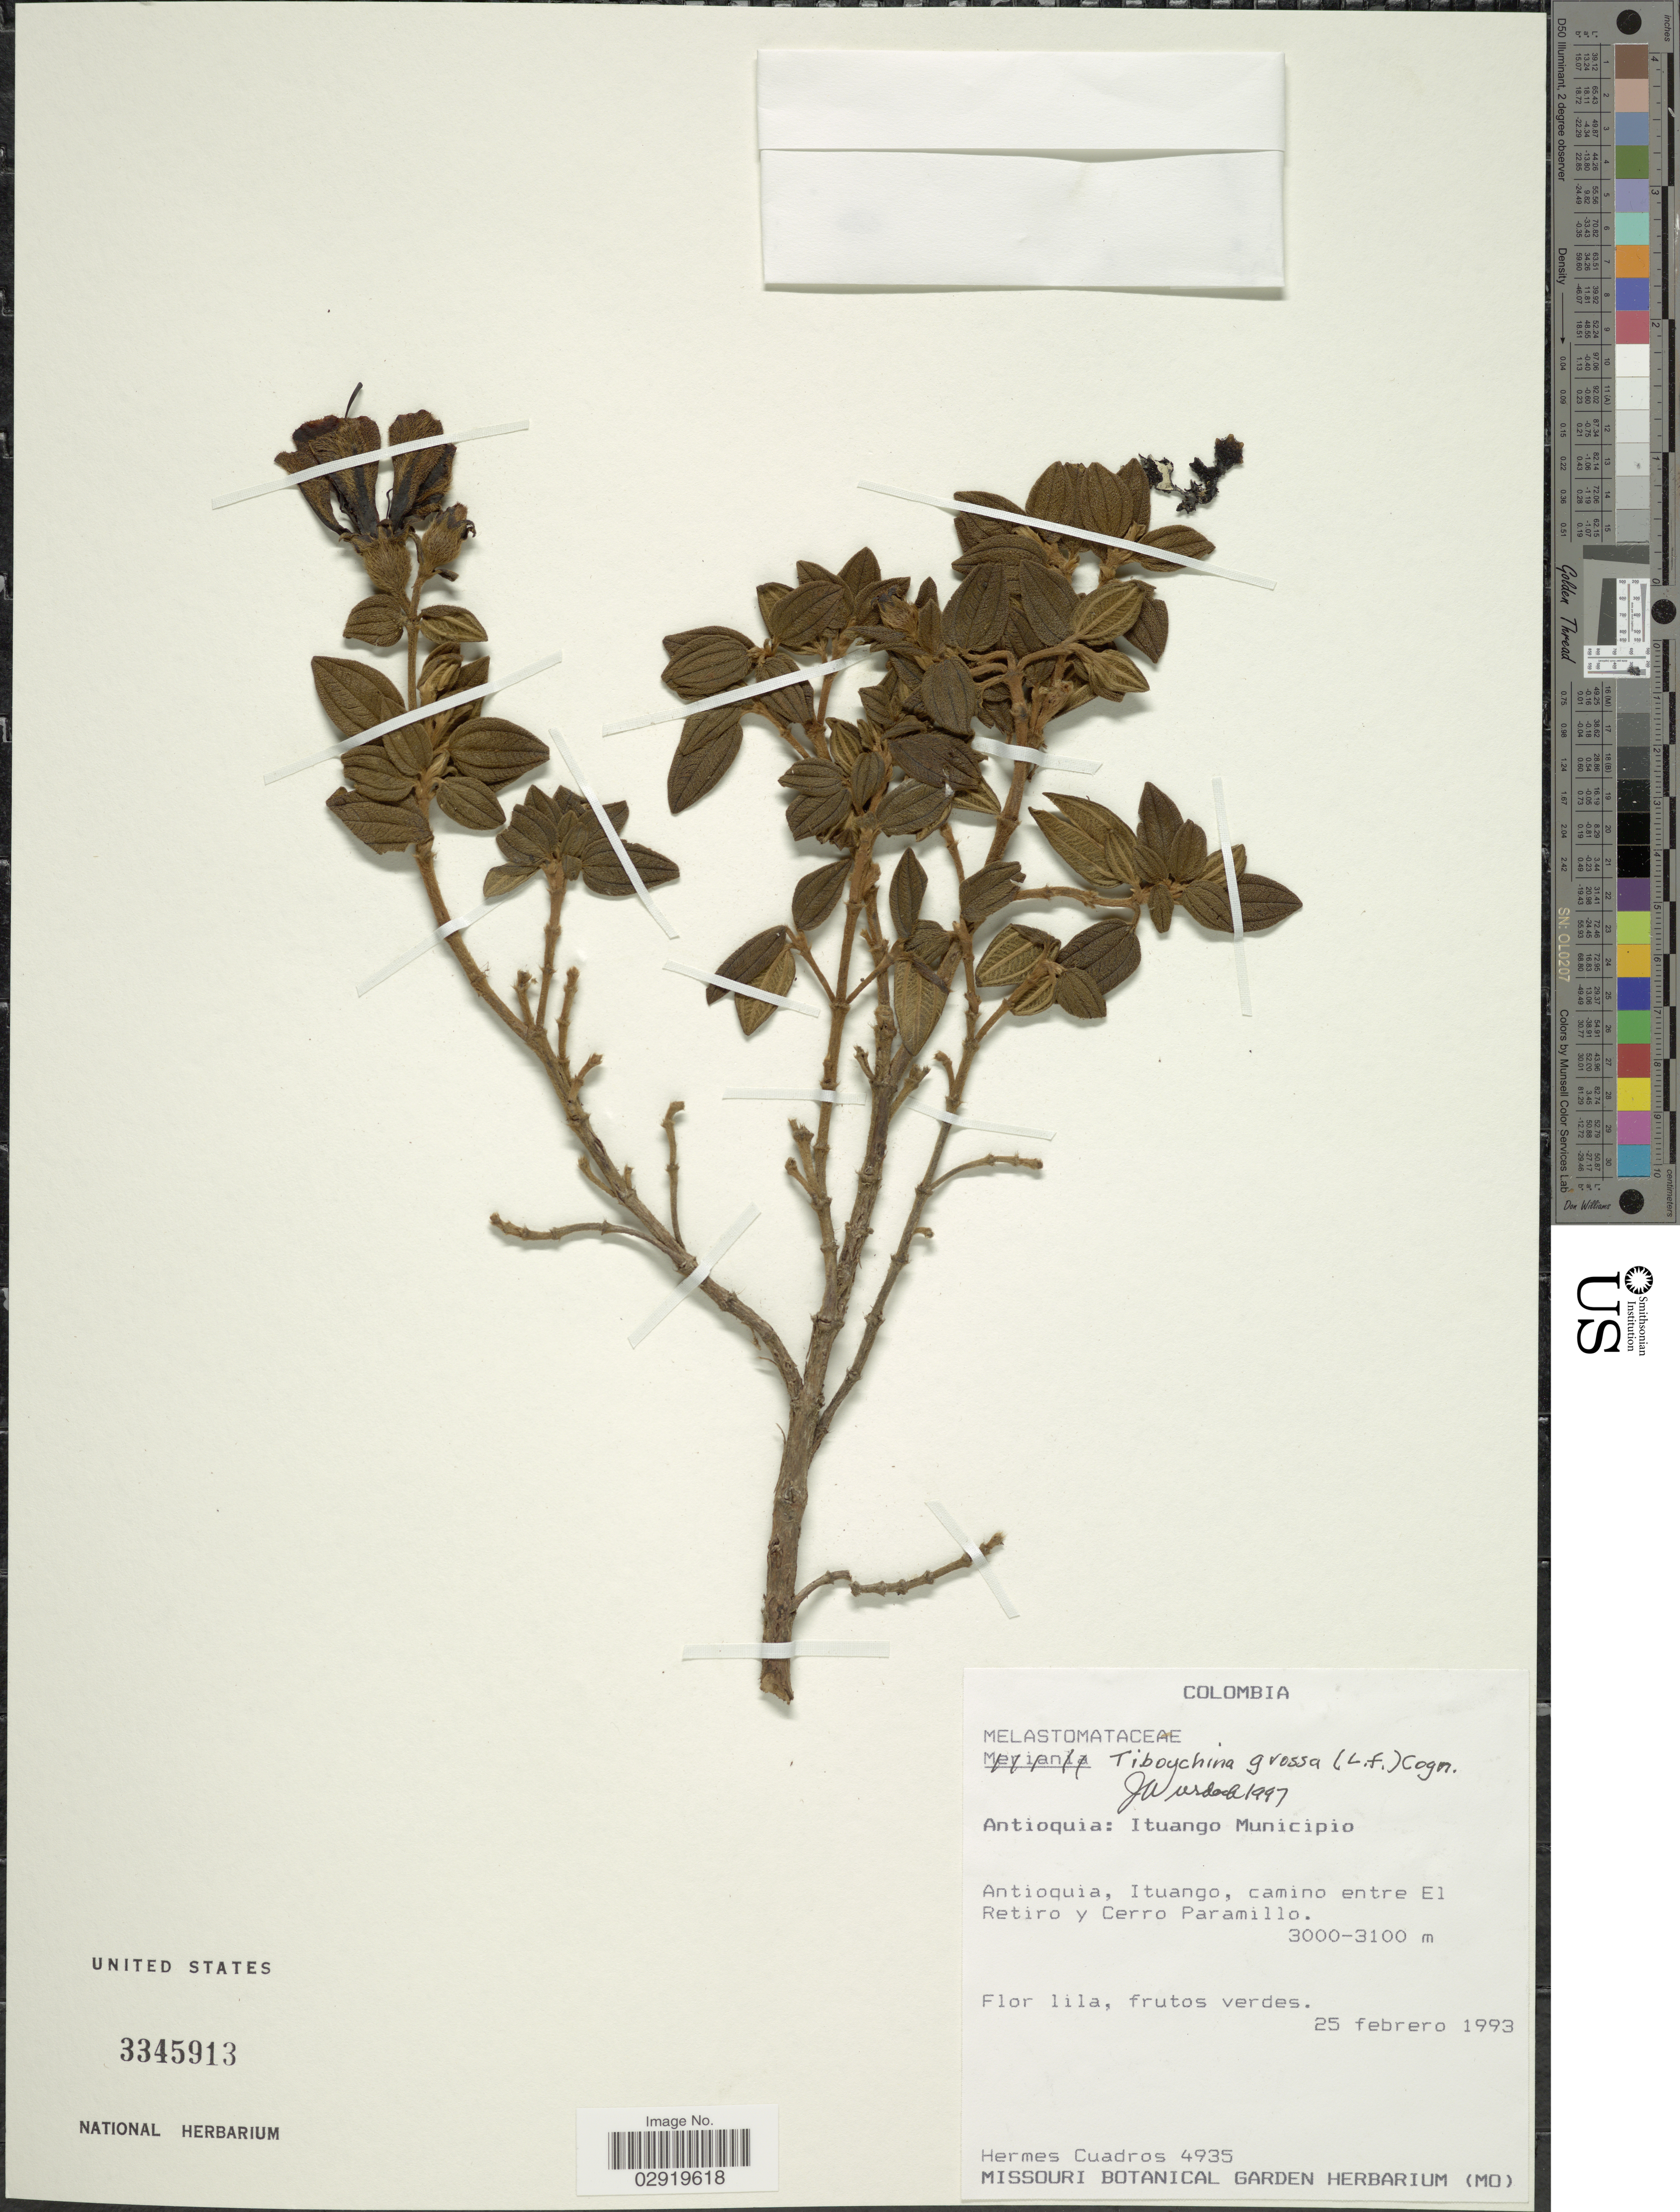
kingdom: Plantae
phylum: Tracheophyta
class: Magnoliopsida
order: Myrtales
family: Melastomataceae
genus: Chaetogastra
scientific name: Chaetogastra grossa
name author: (L. f.) P.J.F. Guim. & Michelang.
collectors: H. Cuadros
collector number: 4935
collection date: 1993-02-25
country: Colombia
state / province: Antioquia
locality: Ituango Municipio. Ituango, camino entre El Retiro y Cerro Paramillo.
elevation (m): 3000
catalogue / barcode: US 3345913